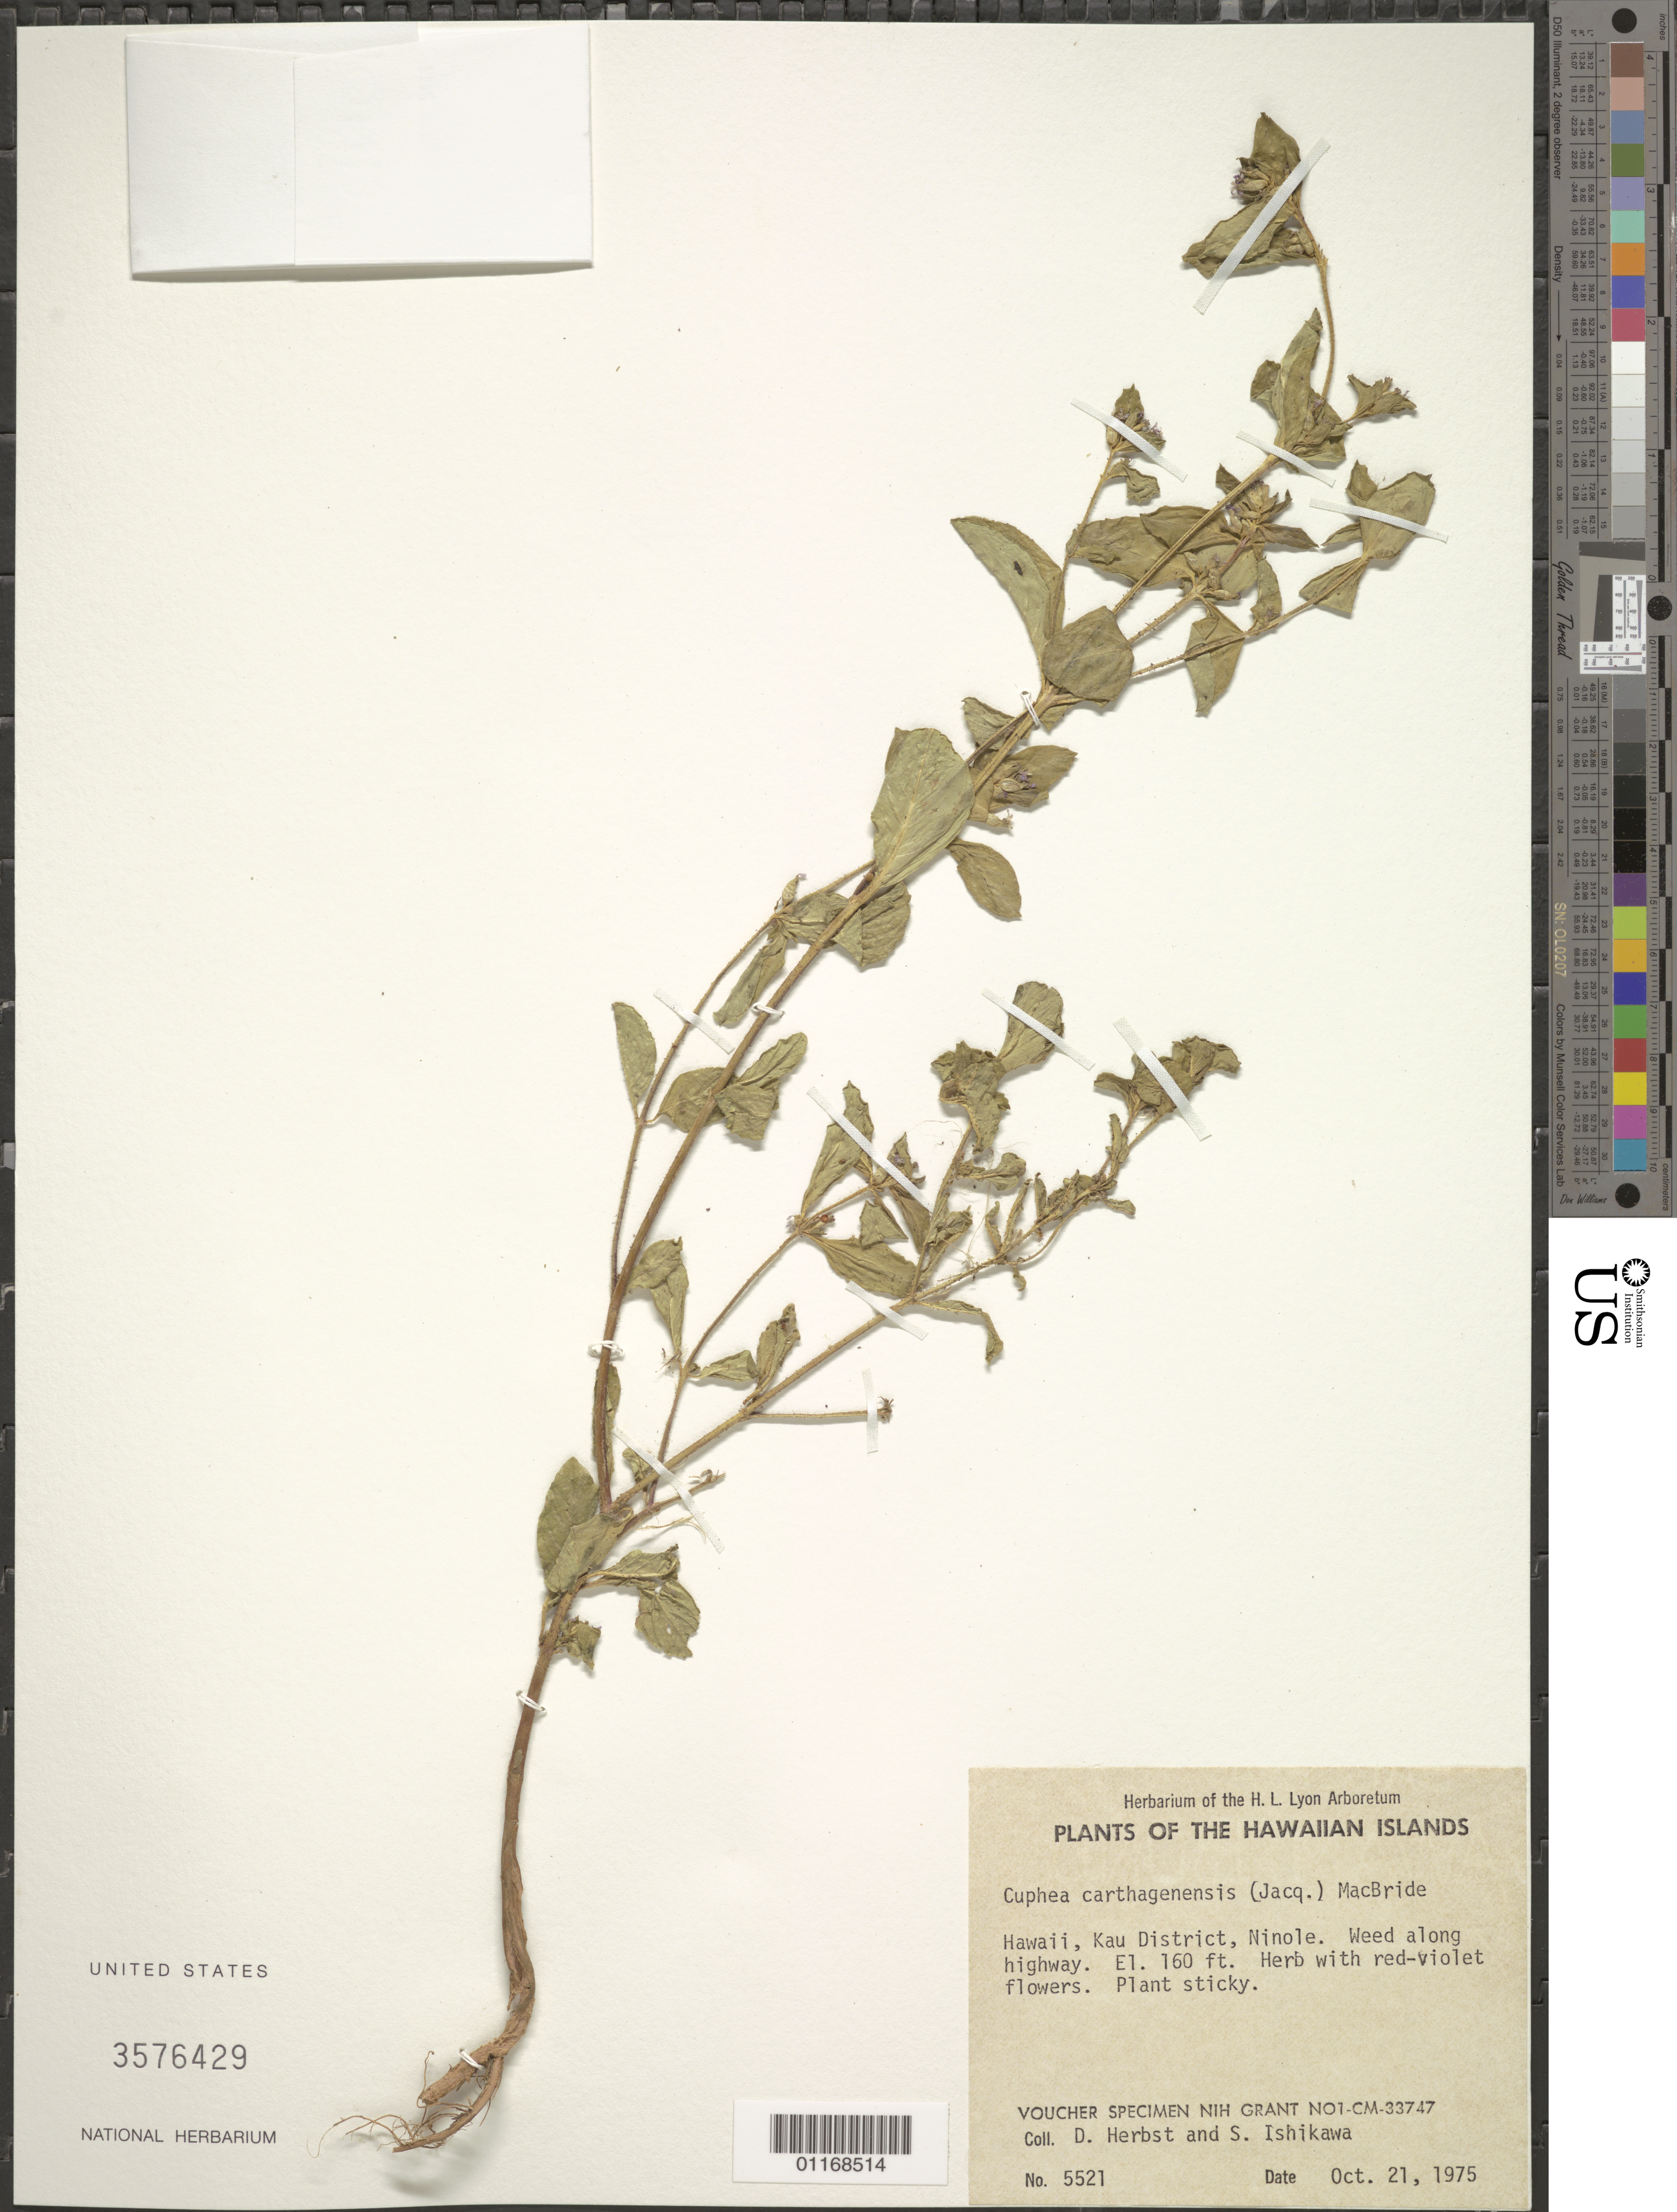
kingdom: Plantae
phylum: Tracheophyta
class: Magnoliopsida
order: Myrtales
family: Lythraceae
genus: Cuphea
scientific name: Cuphea carthagenensis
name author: (Jacq.) J.F. Macbr.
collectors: D. R. Herbst & G. Spence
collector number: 5521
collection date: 1975-10-21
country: United States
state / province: Hawaii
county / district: Hawaii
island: Hawaii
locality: Kau District, Ninole, along highway.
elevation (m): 49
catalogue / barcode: US 3576429